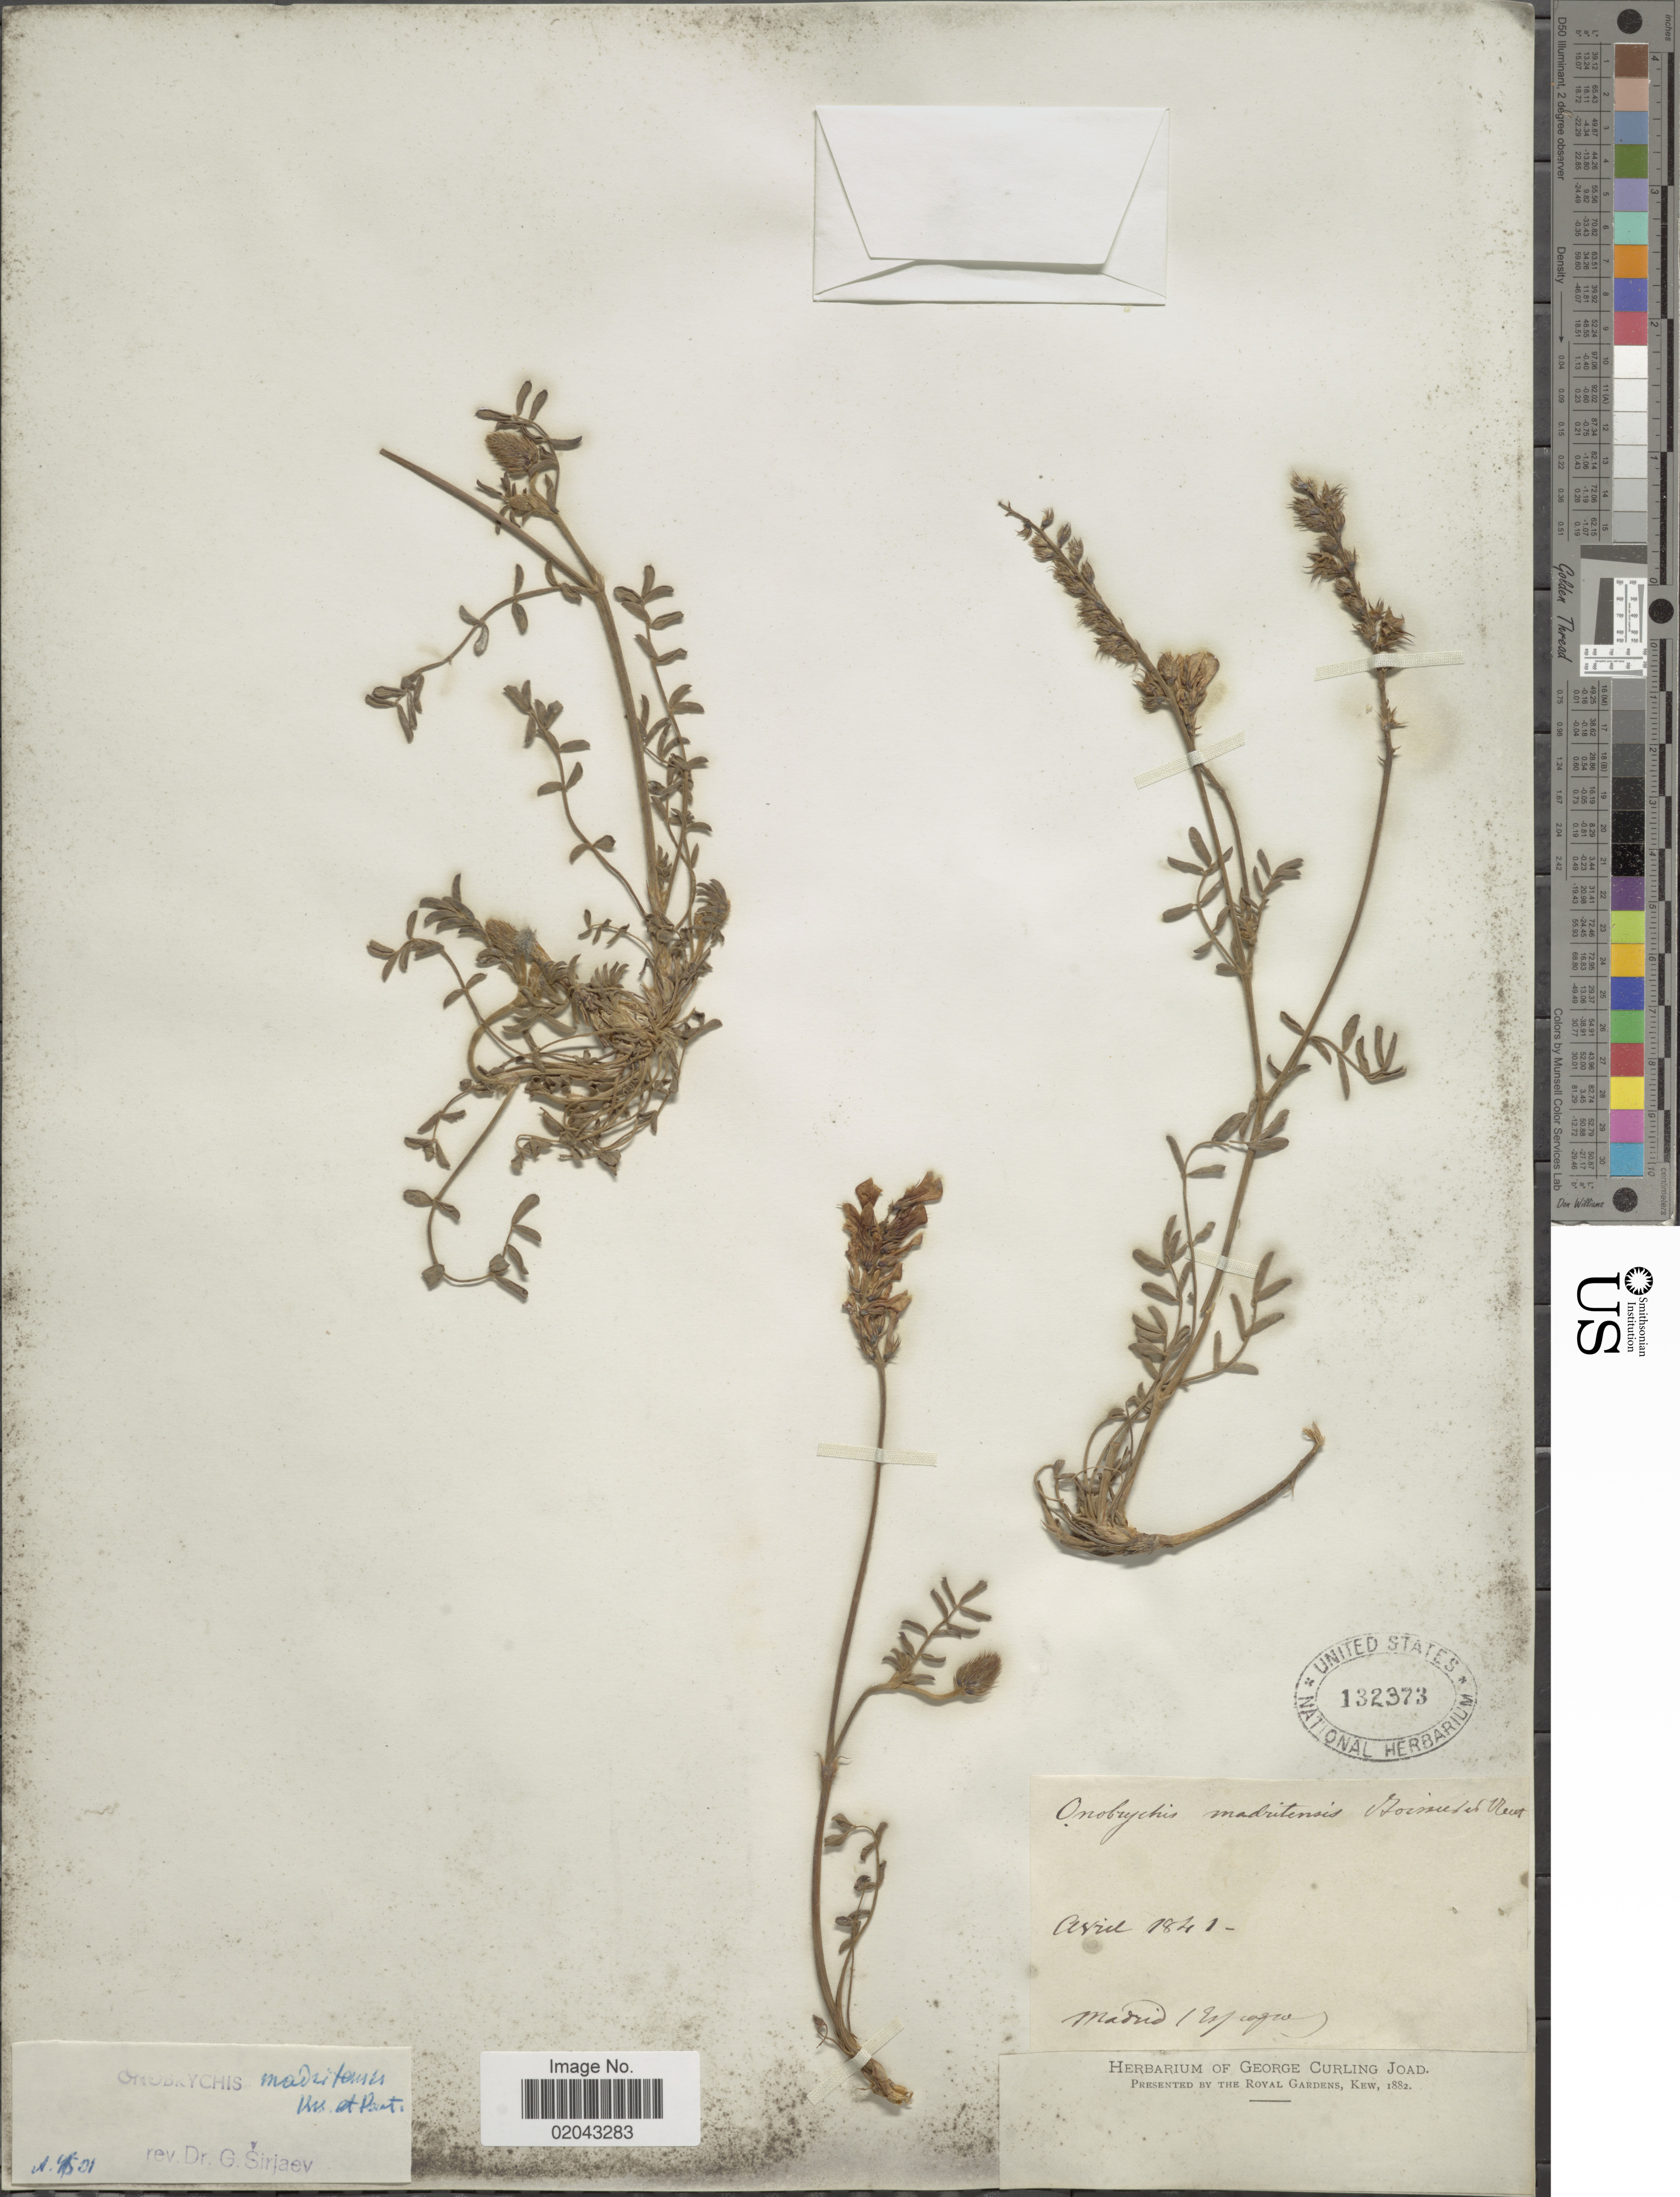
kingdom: Plantae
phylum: Tracheophyta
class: Magnoliopsida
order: Fabales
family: Fabaceae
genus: Onobrychis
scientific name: Onobrychis peduncularis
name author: (Cav.) DC.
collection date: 1841-04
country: Spain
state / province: Madrid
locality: Madrid (Espagne).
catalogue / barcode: US 132373